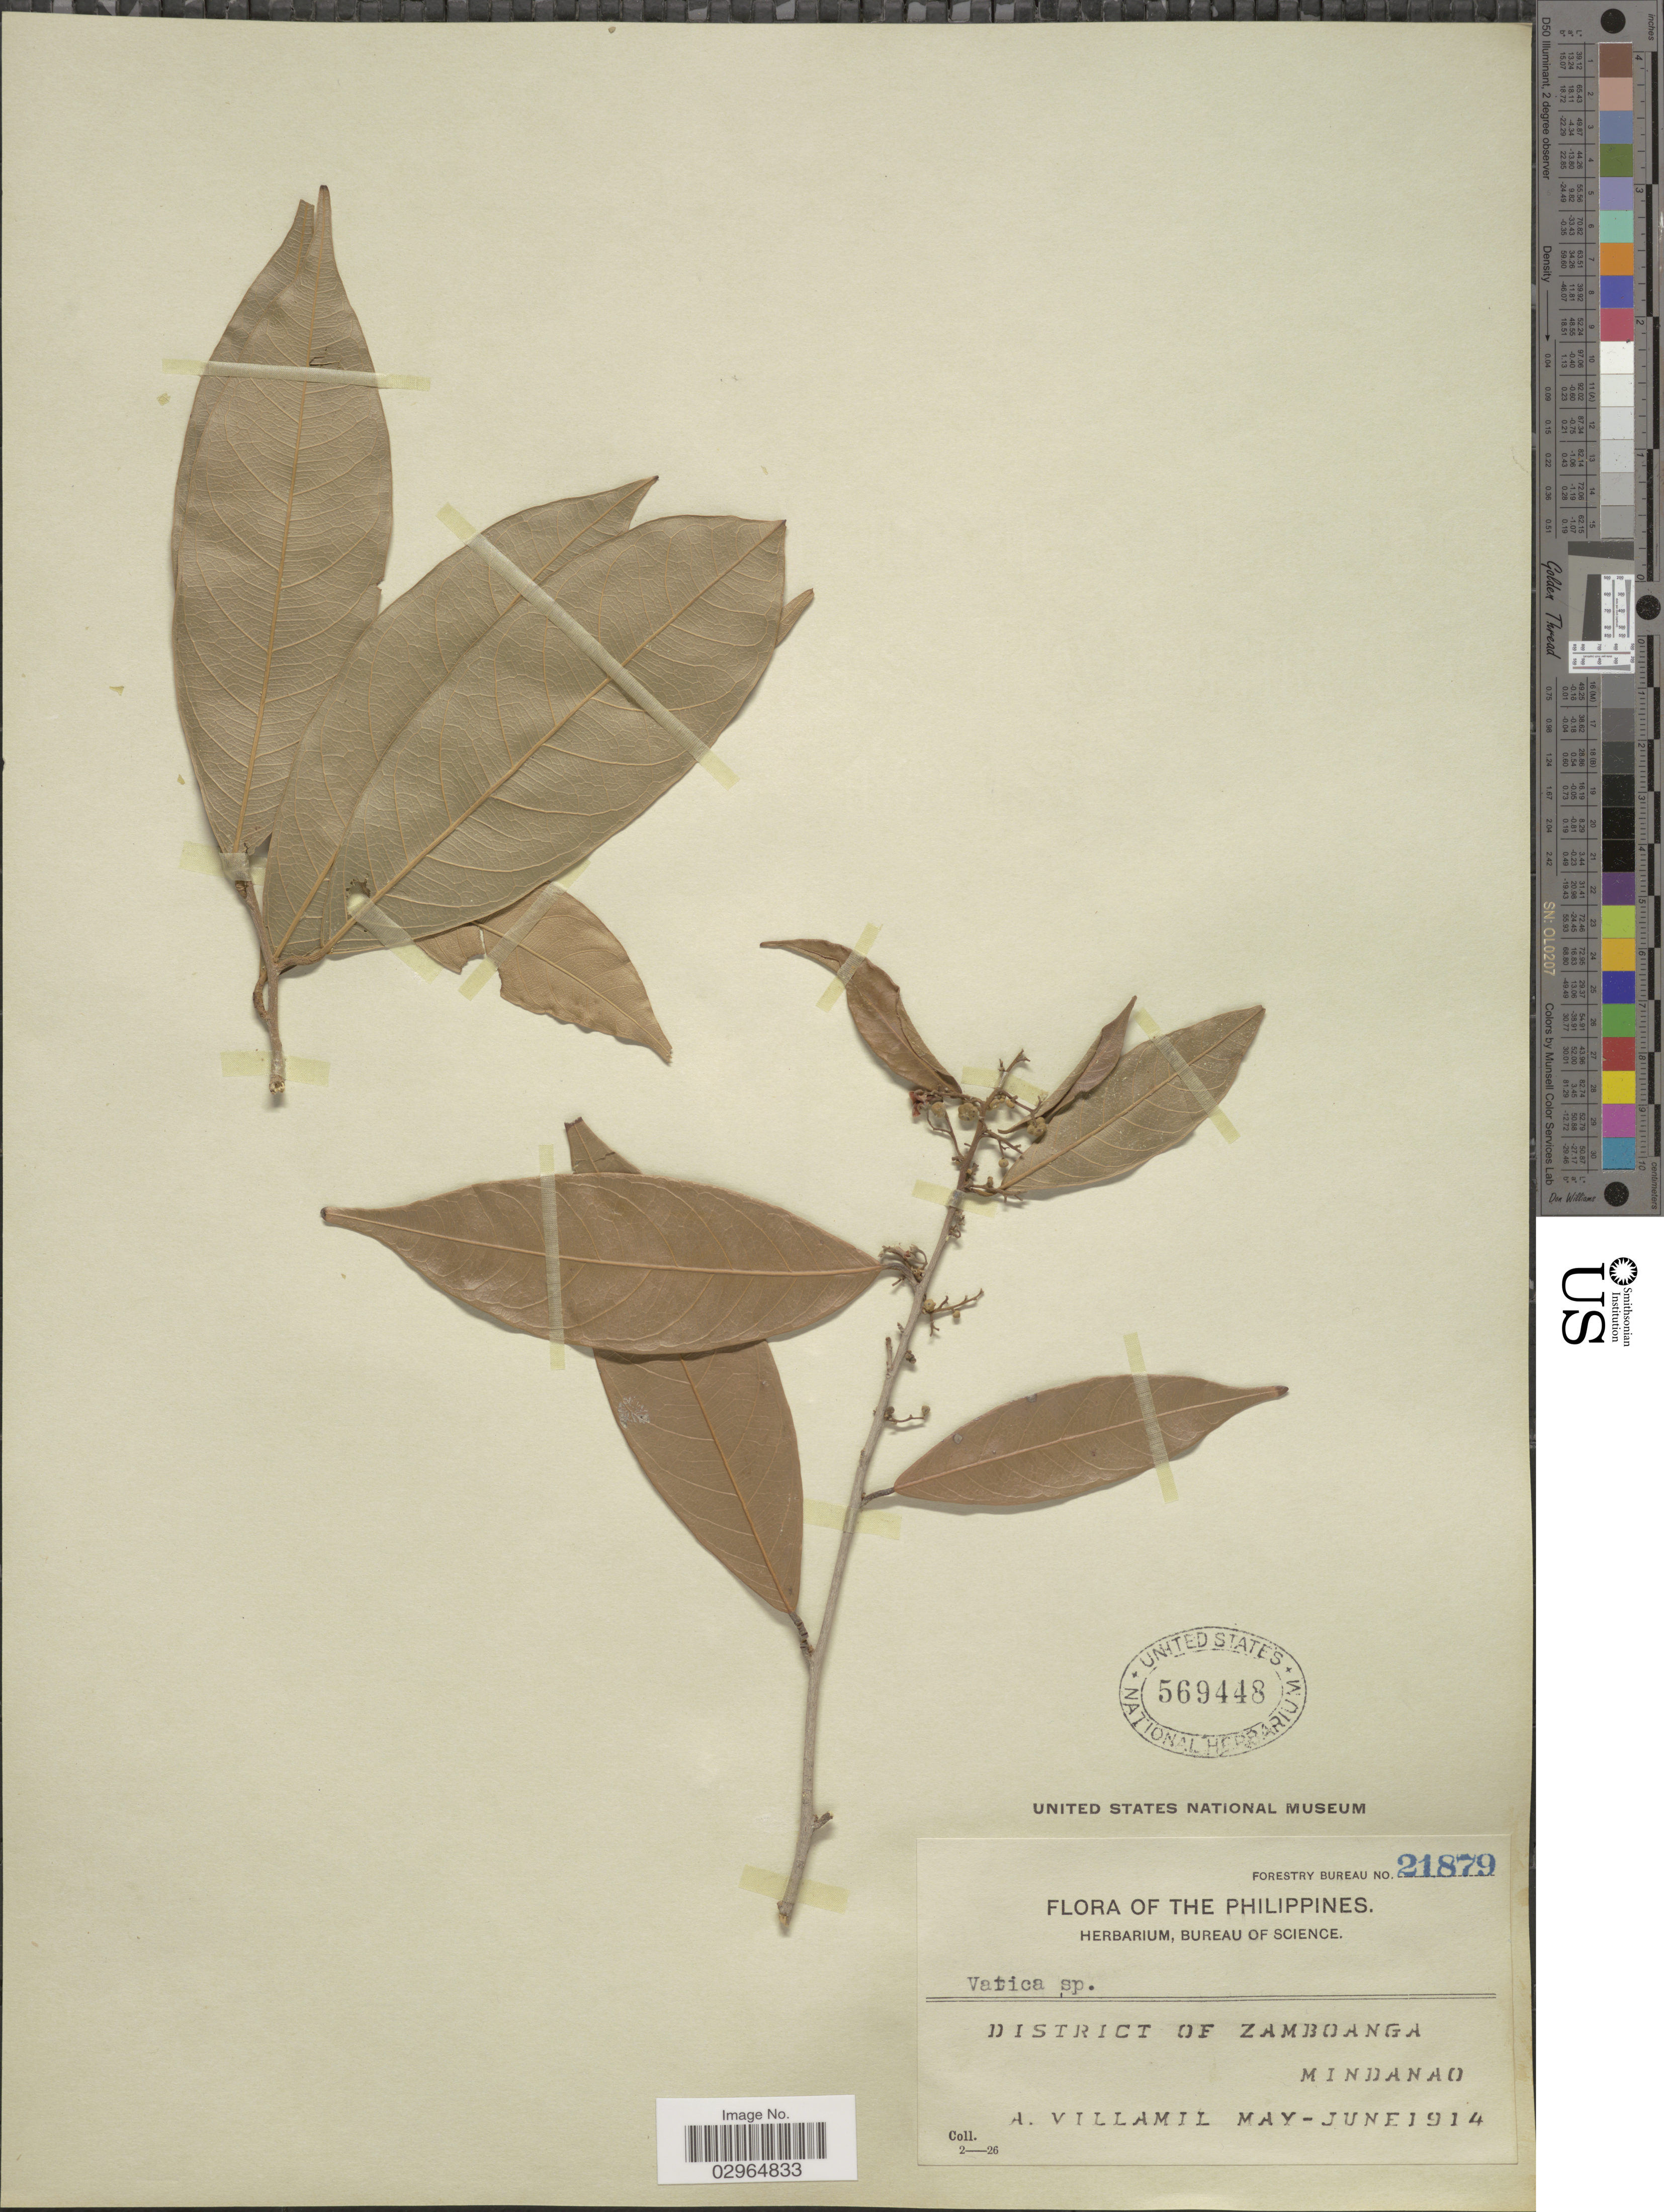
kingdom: Plantae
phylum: Tracheophyta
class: Magnoliopsida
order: Malvales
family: Dipterocarpaceae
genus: Vatica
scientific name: Vatica sp.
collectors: A. Villamil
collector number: Forestry Bureau 21879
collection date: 1914-05/1914-06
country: Philippines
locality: District of Zamboanga. Mindanao.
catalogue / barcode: US 569448